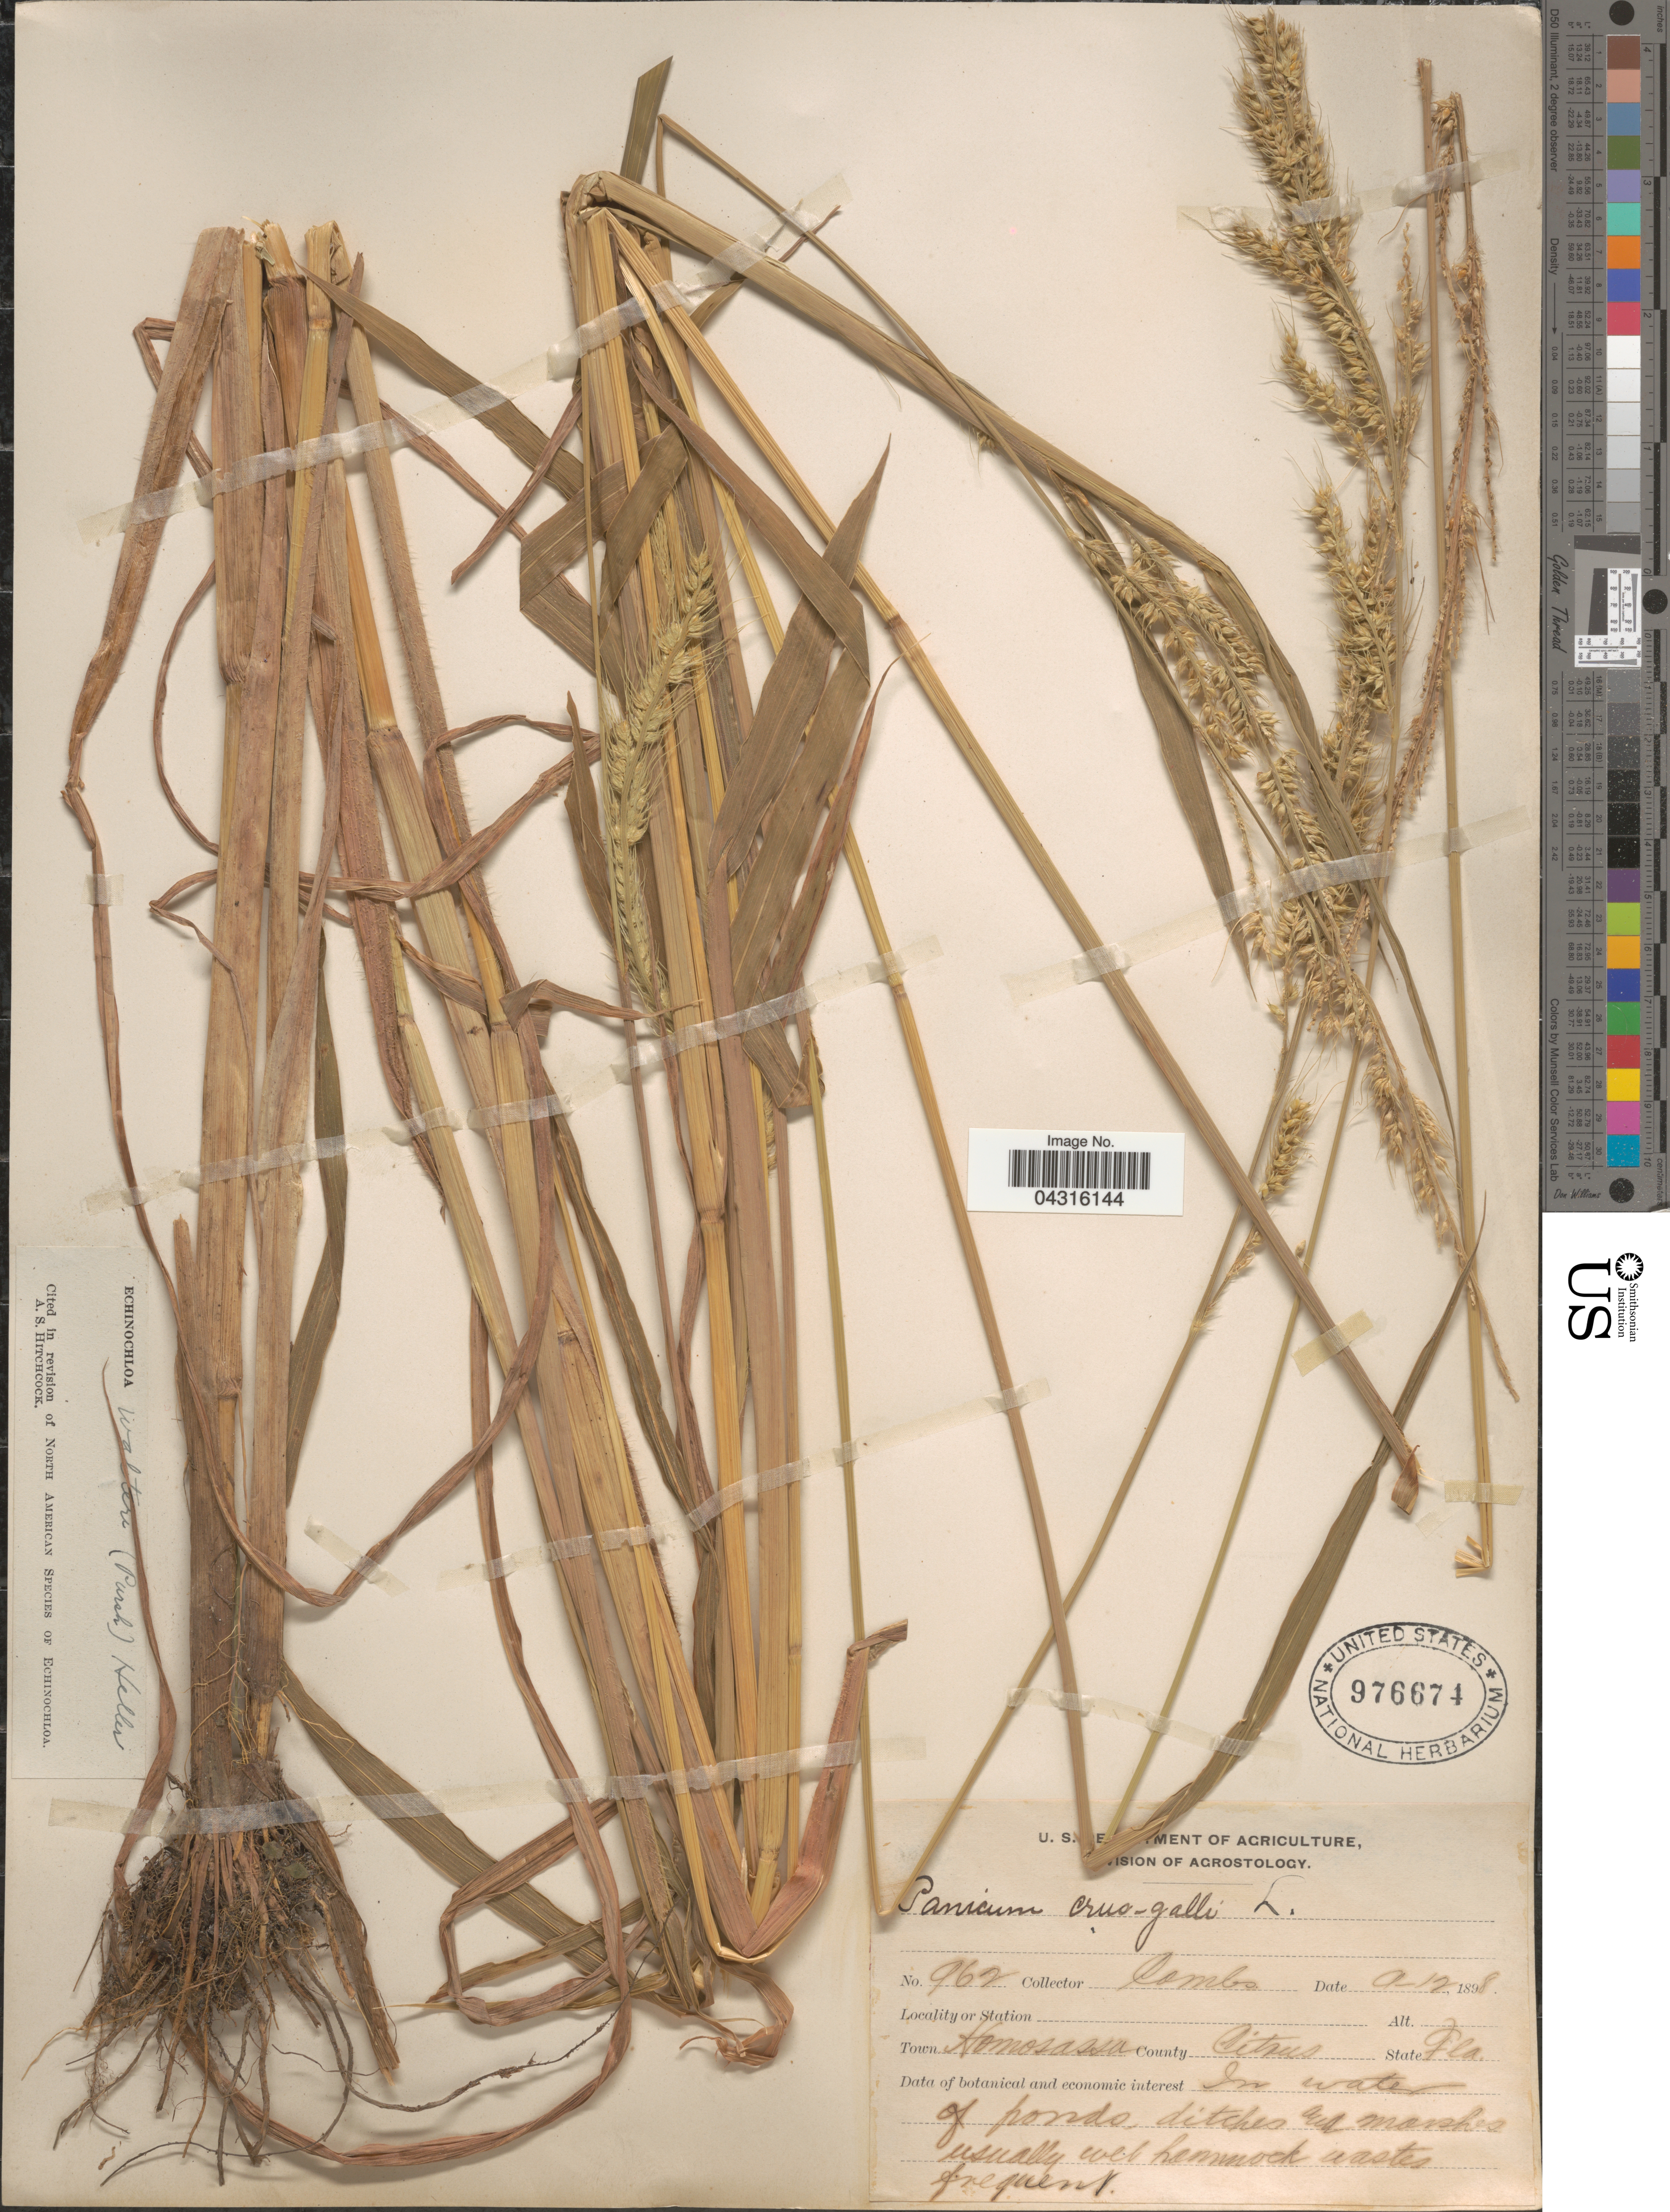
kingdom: Plantae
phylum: Tracheophyta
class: Liliopsida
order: Poales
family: Poaceae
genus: Echinochloa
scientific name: Echinochloa walteri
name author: (Pursh) A. Heller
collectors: -. Combs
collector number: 962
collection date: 1898-09-12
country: United States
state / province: Florida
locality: Town Homosassa. County Citrus.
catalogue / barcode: US 976674